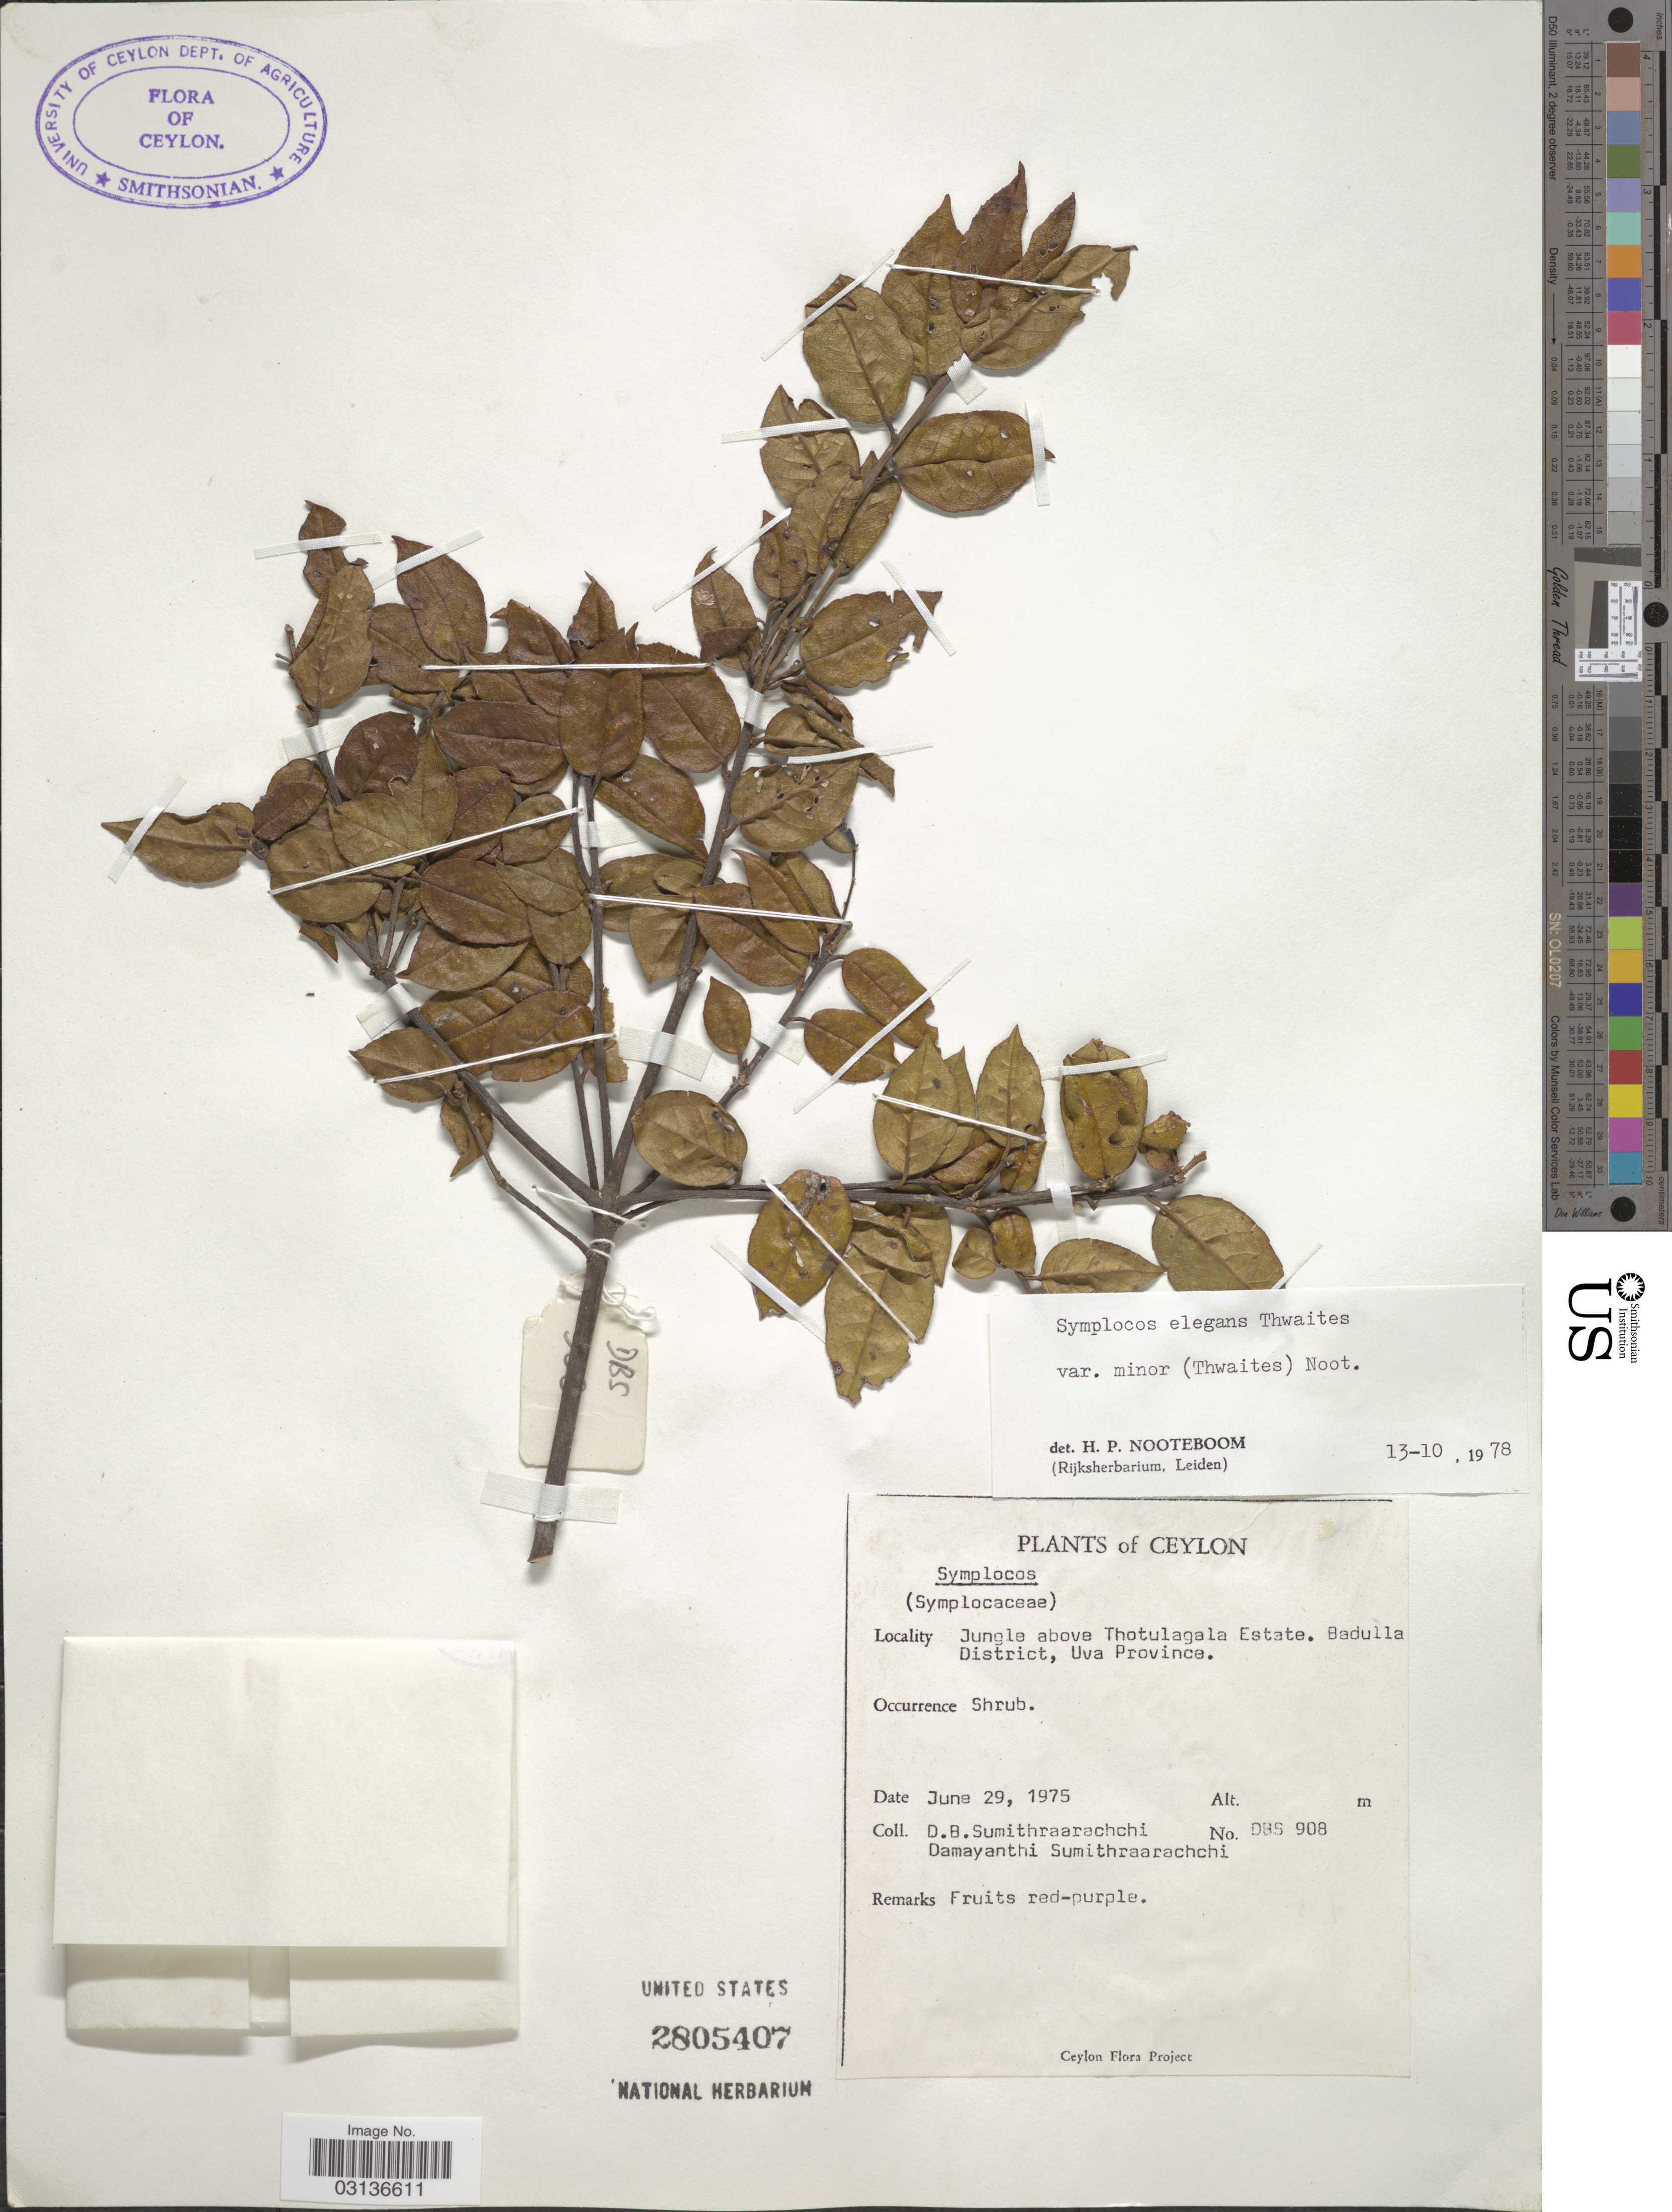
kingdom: Plantae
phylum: Tracheophyta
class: Magnoliopsida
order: Ericales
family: Symplocaceae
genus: Symplocos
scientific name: Symplocos elegans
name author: Thwaites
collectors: D. B. Sumithraarachchi & D. Sumithraarachchi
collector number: DBS 908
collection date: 1975-06-29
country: Sri Lanka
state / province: Uva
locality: Ceylon. Jungle above Thotulagala Estate. Badulla District.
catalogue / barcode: US 2805407